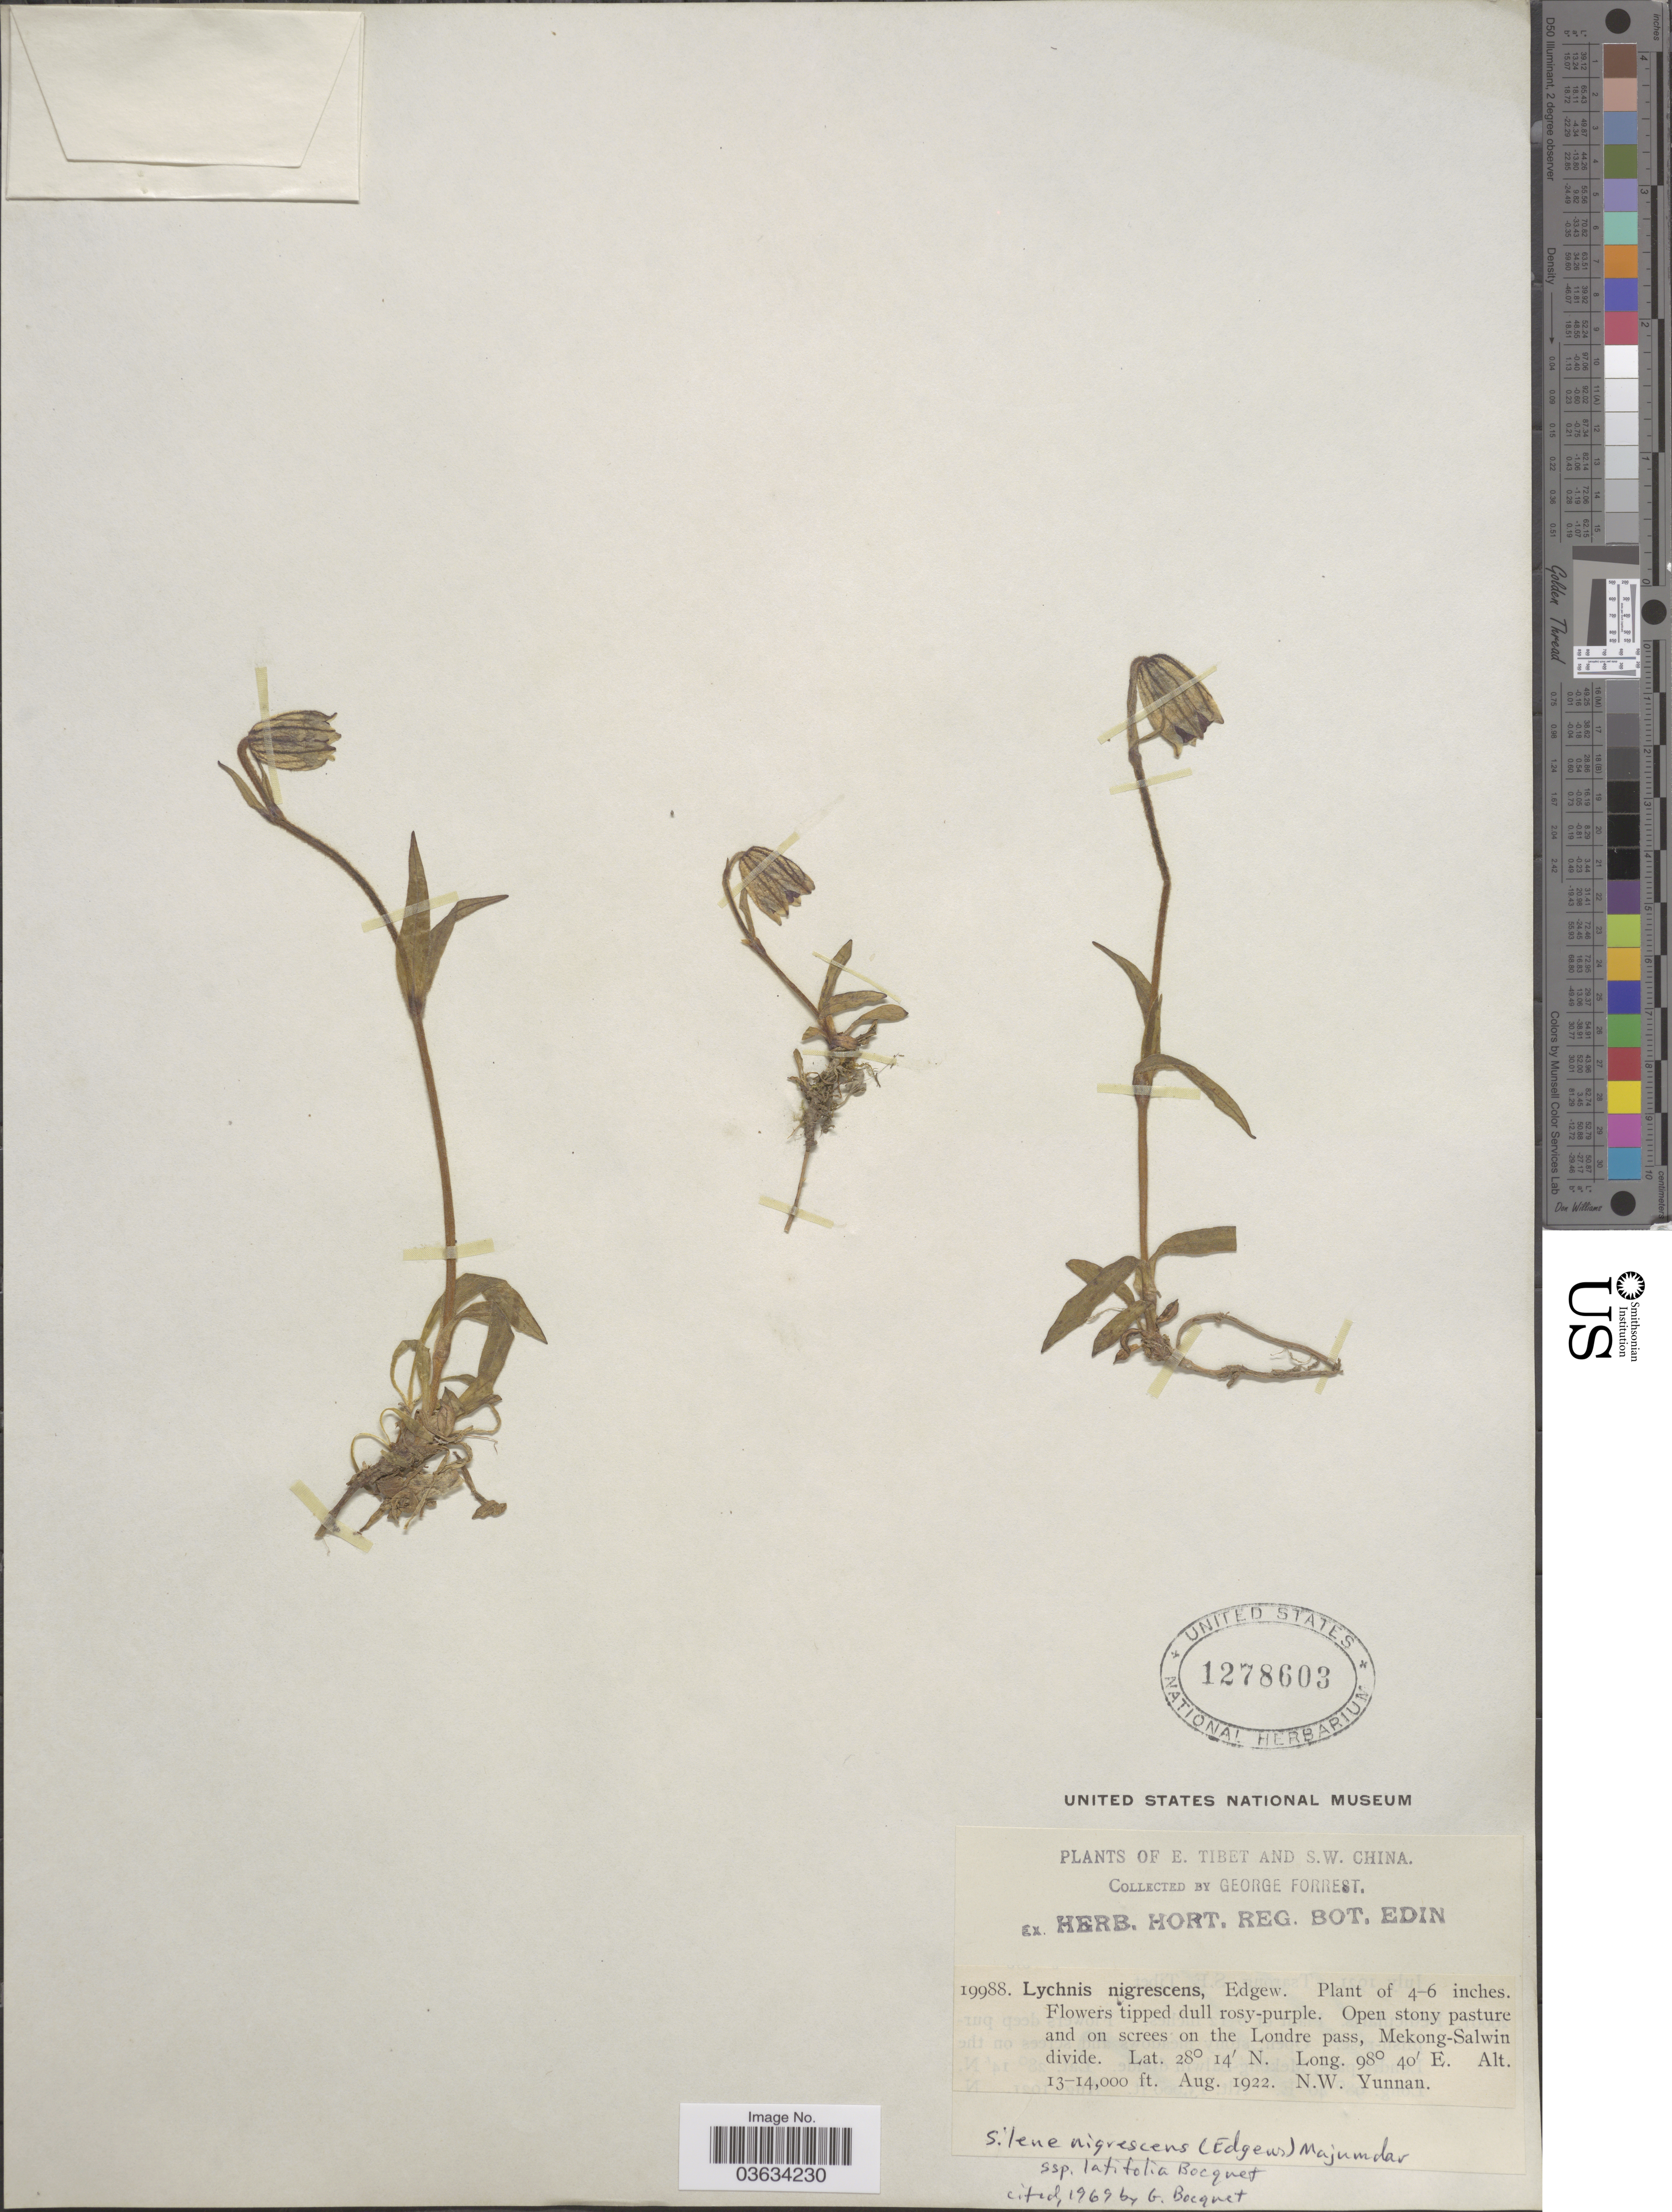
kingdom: Plantae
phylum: Tracheophyta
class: Magnoliopsida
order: Caryophyllales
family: Caryophyllaceae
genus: Silene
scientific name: Silene nigrescens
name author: (Edgew.) Majumdar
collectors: G. Forrest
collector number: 19988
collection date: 1922-08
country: China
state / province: Yunnan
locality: E. Tibet and S.W. China. Open stony pasture and on screes on the Londre pass, Mekong-Salwin divide. N.W. Yunnan.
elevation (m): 3962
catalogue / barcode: US 1278603